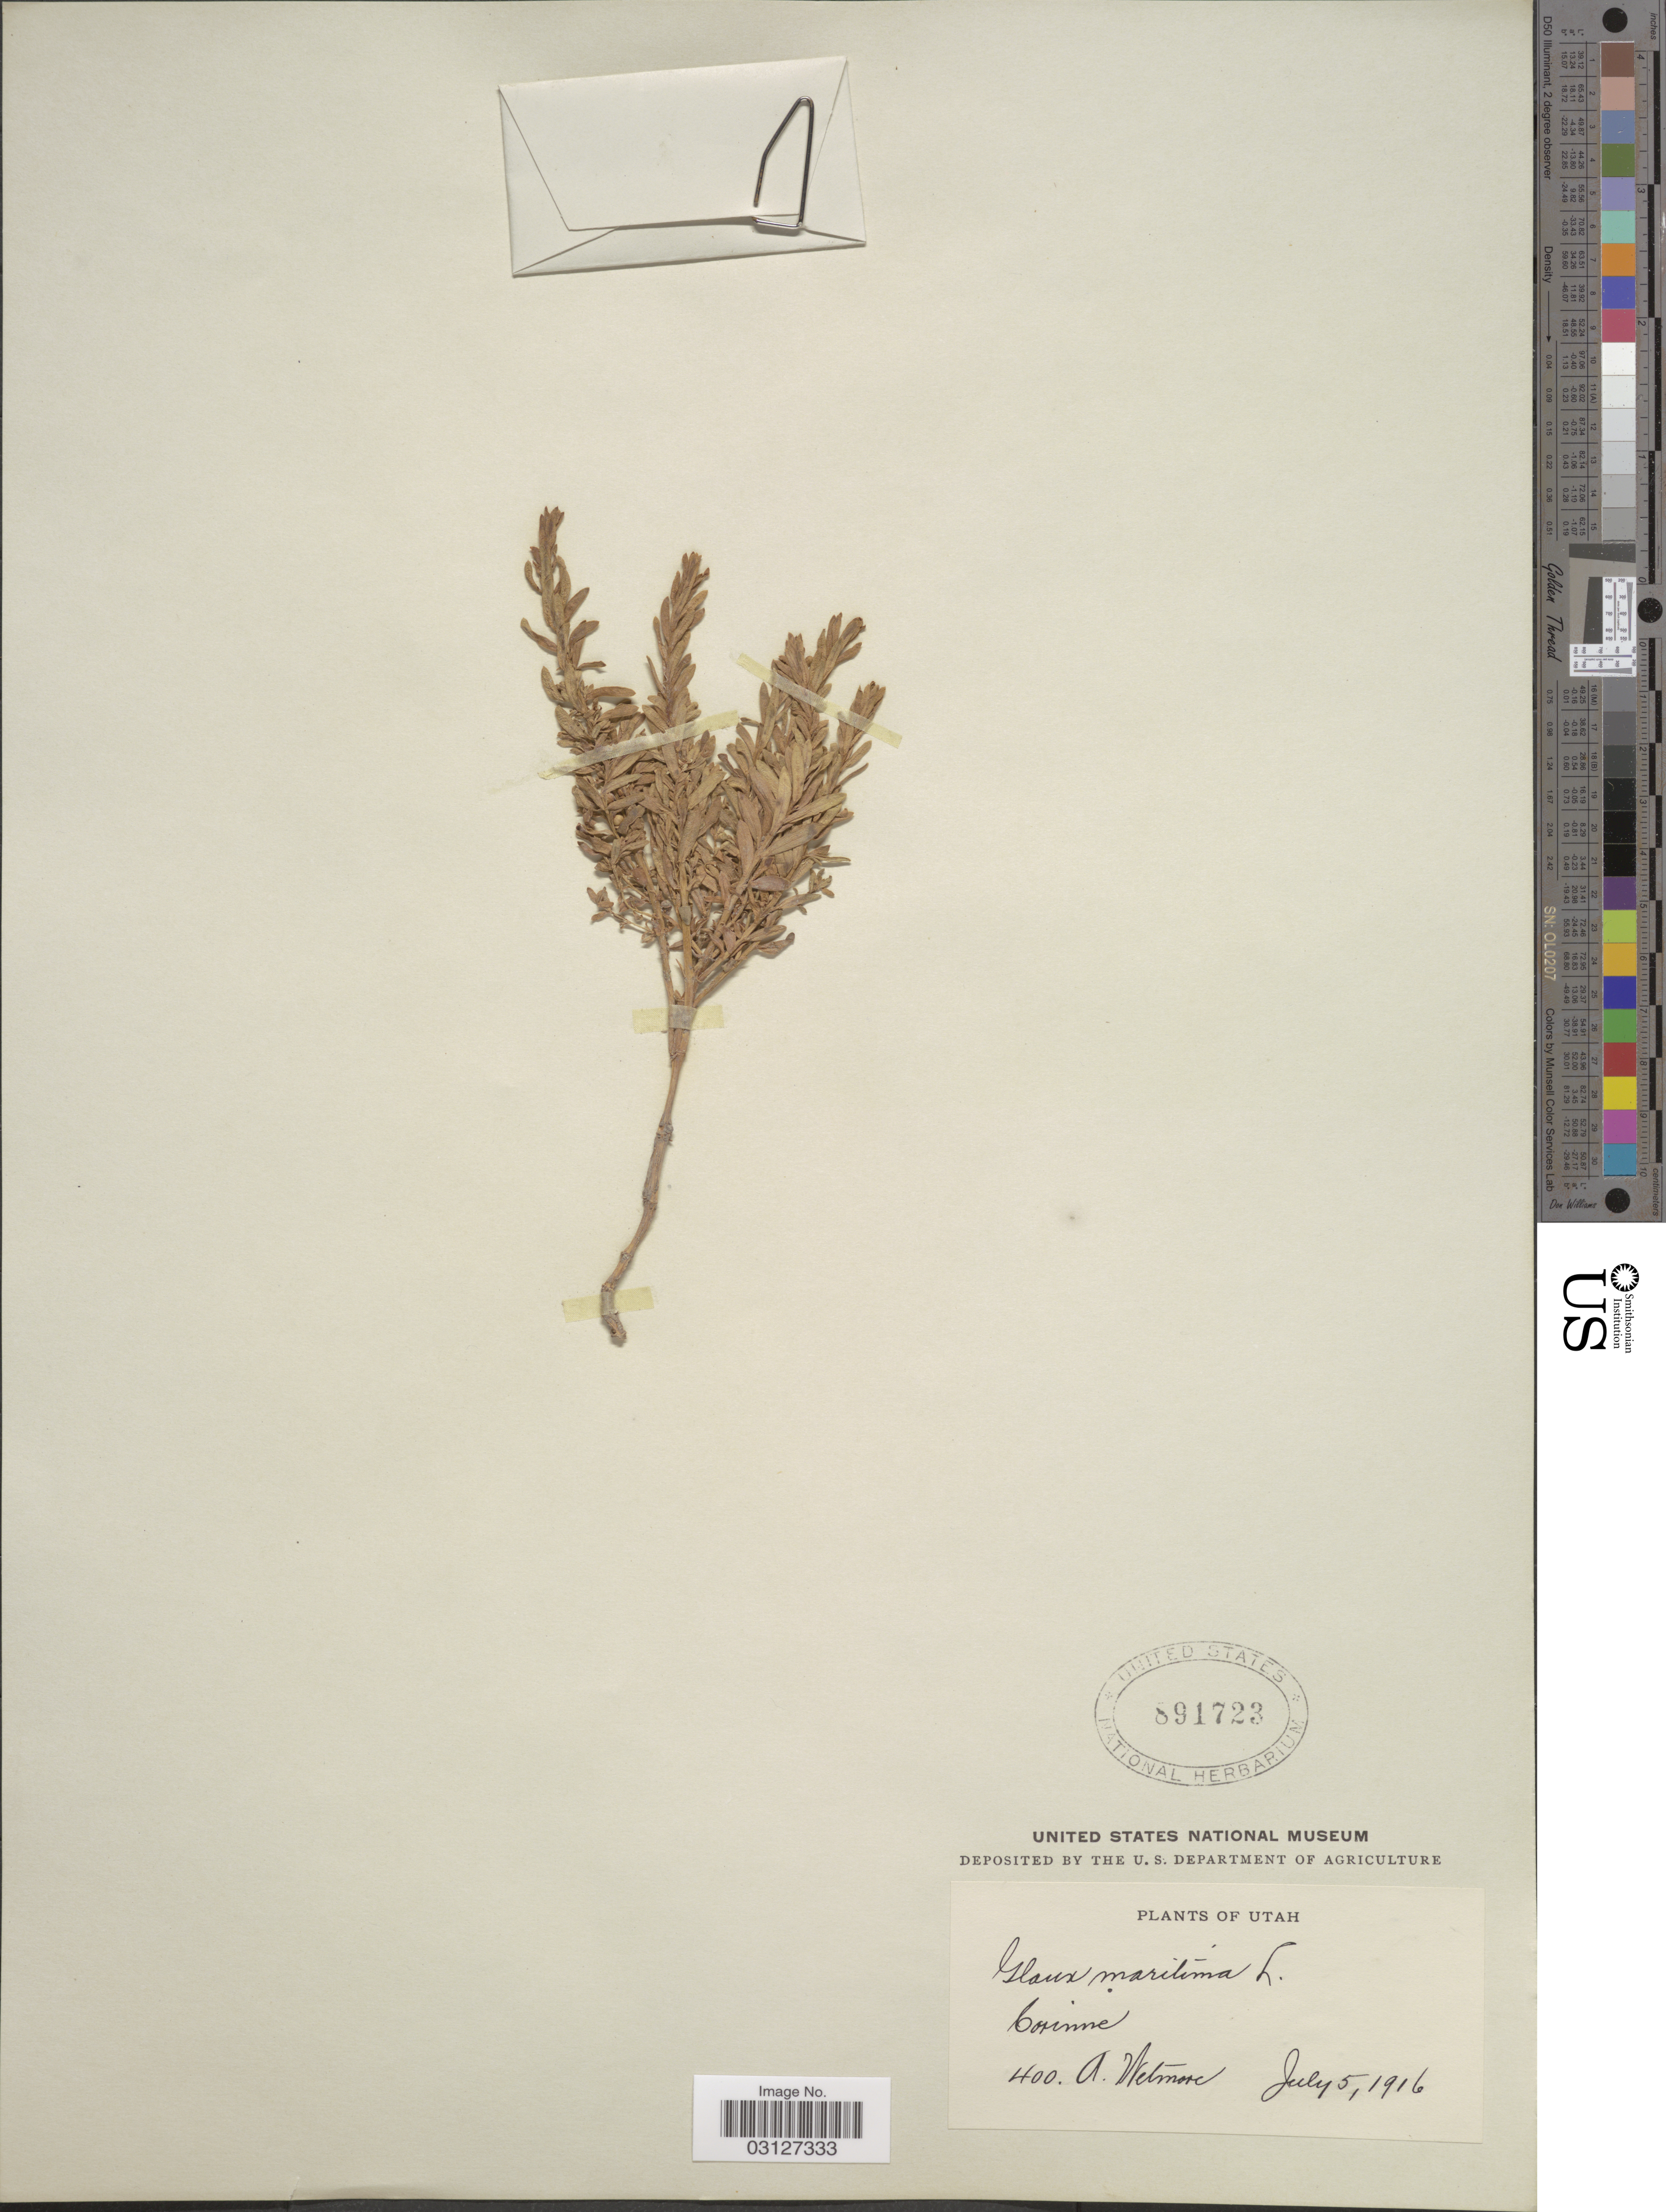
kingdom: Plantae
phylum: Tracheophyta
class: Magnoliopsida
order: Ericales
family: Primulaceae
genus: Glaux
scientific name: Glaux maritima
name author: L.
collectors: A. Wetmore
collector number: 400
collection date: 1916-07-05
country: United States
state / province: Utah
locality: Corinne.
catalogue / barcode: US 891723